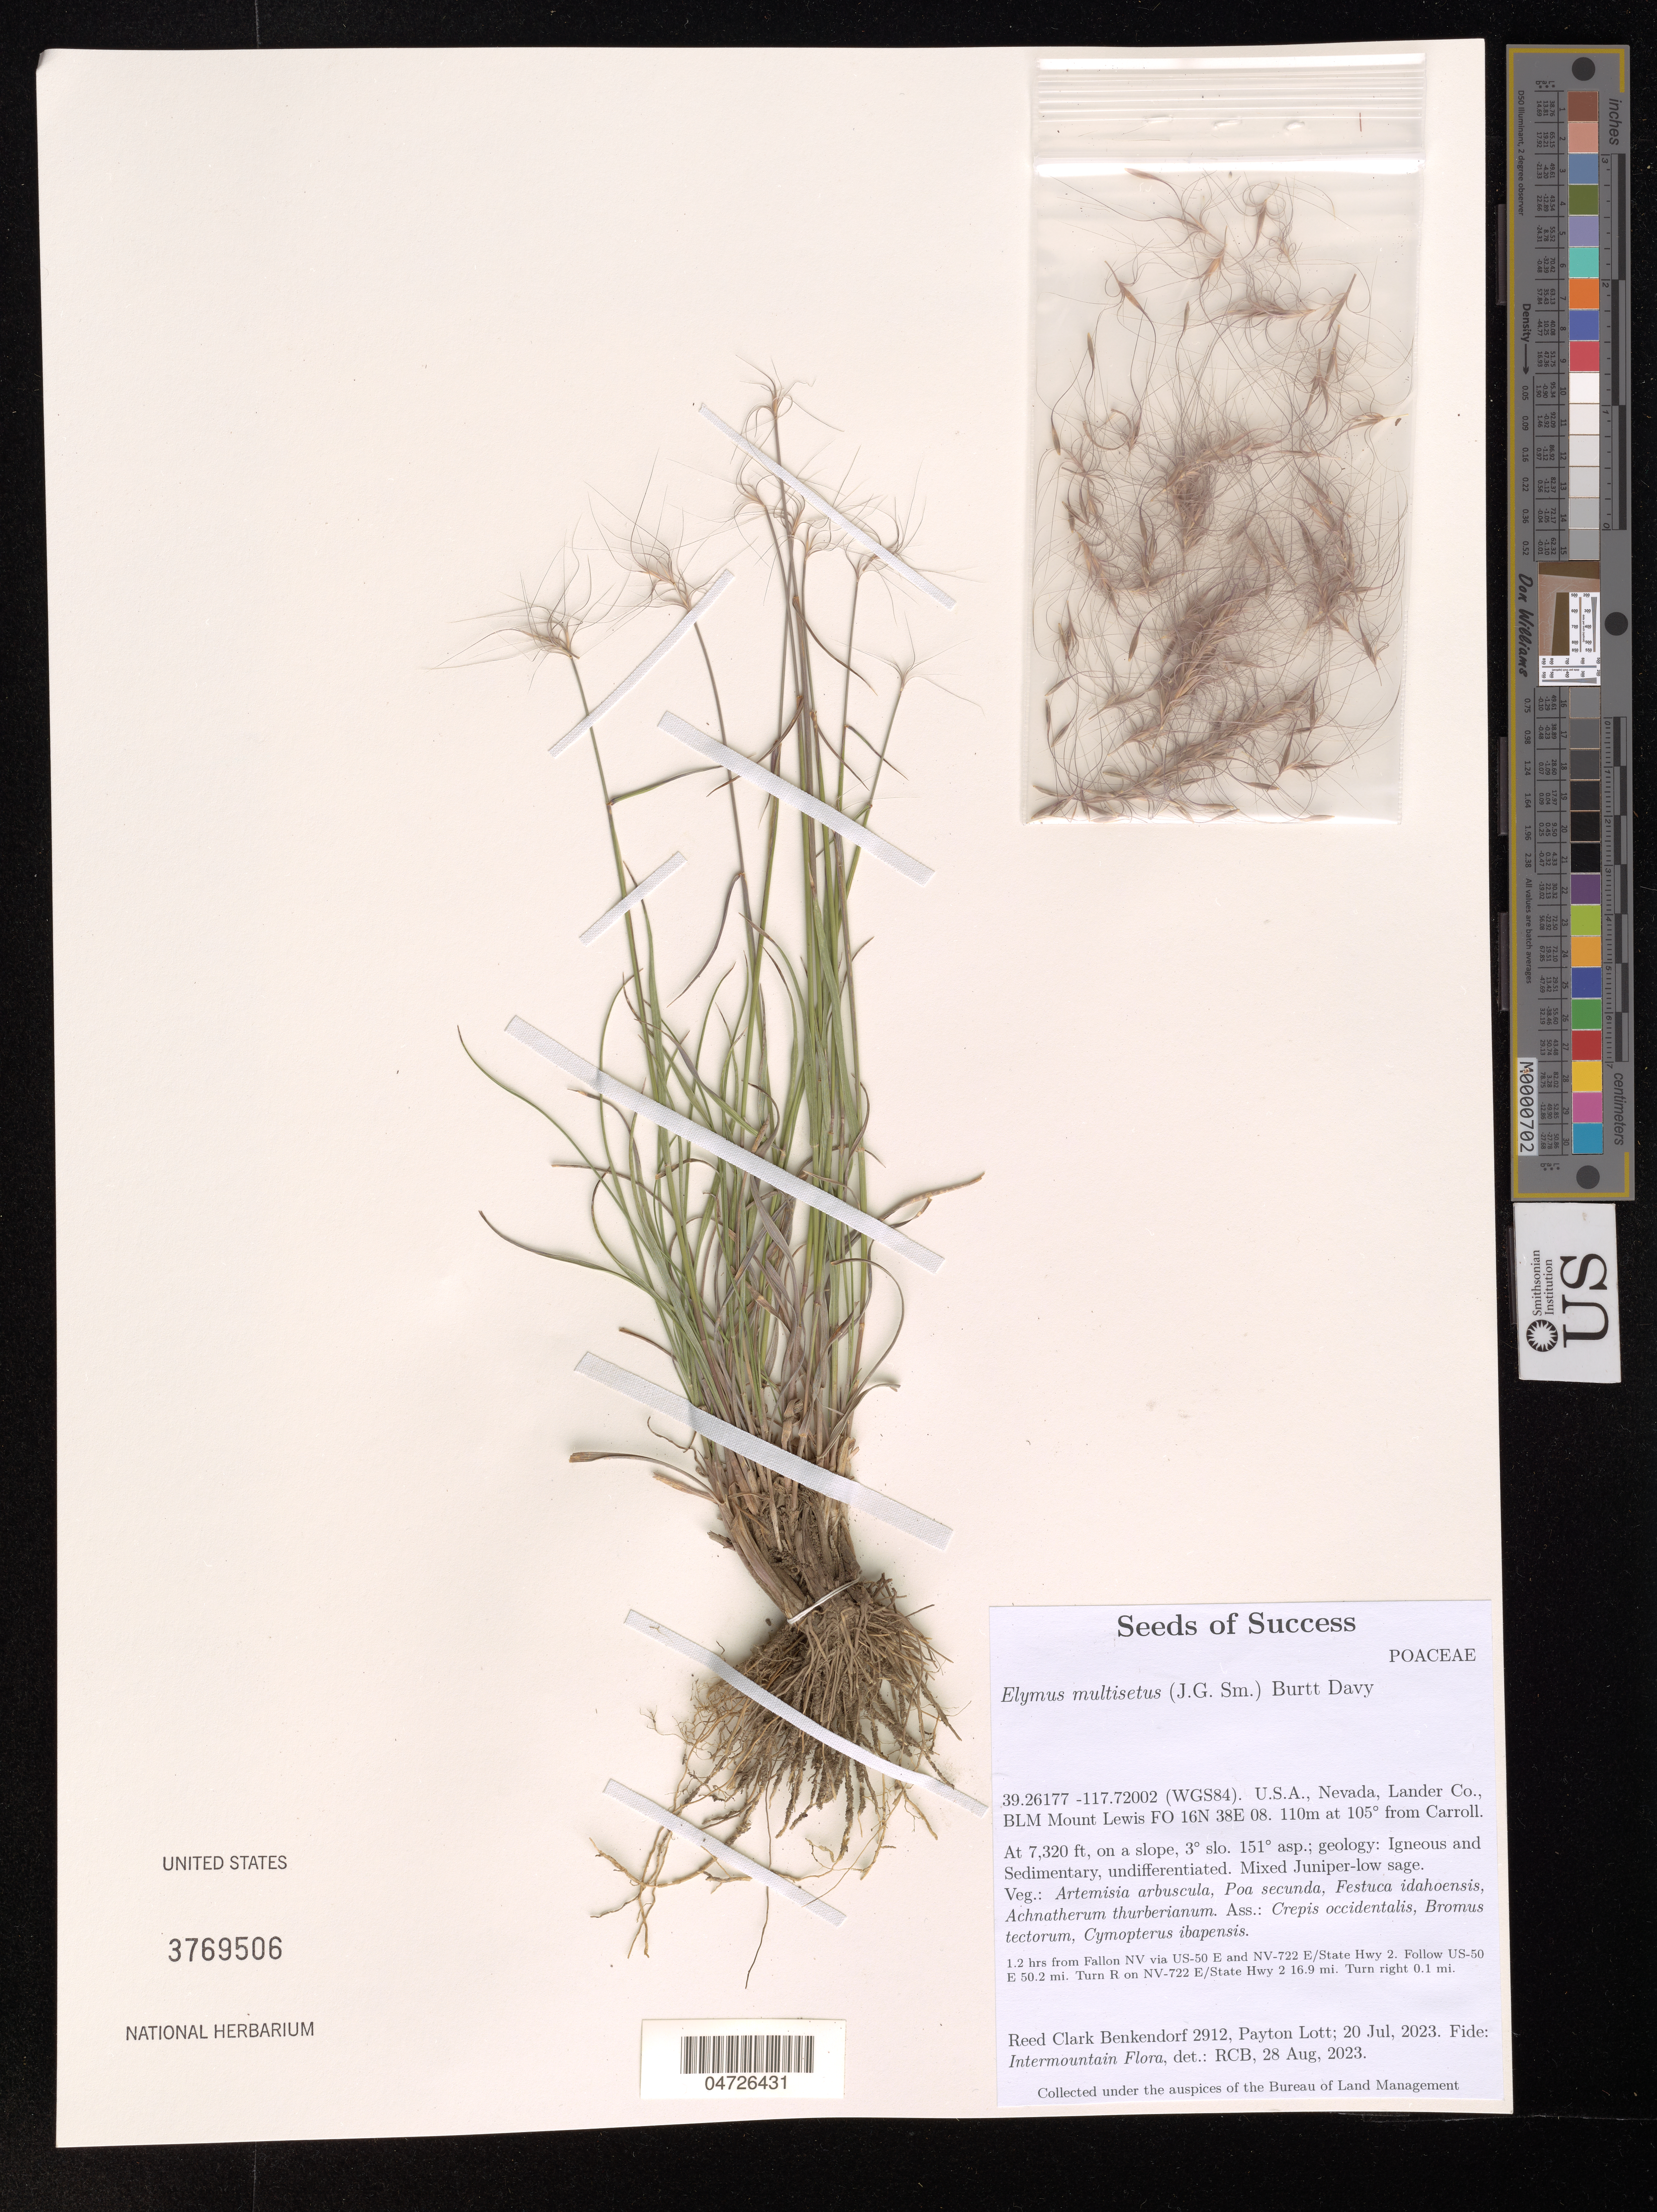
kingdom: Plantae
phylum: Tracheophyta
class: Liliopsida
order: Poales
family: Poaceae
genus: Elymus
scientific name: Elymus multisetus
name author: (J.G. Sm.) Burtt Davy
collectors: R. Benkendorf & P. Lott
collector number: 2912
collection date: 2023-07-20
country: United States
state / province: Nevada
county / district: Lander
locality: (WGS84). Lander Co., BLM Mount Lewis FO 16N 38E 08. 110m at 105° from Carroll. 1.2 hrs from Fallon NV via US-50 E and NV-722 E/State Hwy 2. Follow US-50 E 50.2 mi. Turn R on NV-722 E/State Hwy 2 16.9 mi. Turn right 01. mi.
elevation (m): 2231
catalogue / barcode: US 3769506